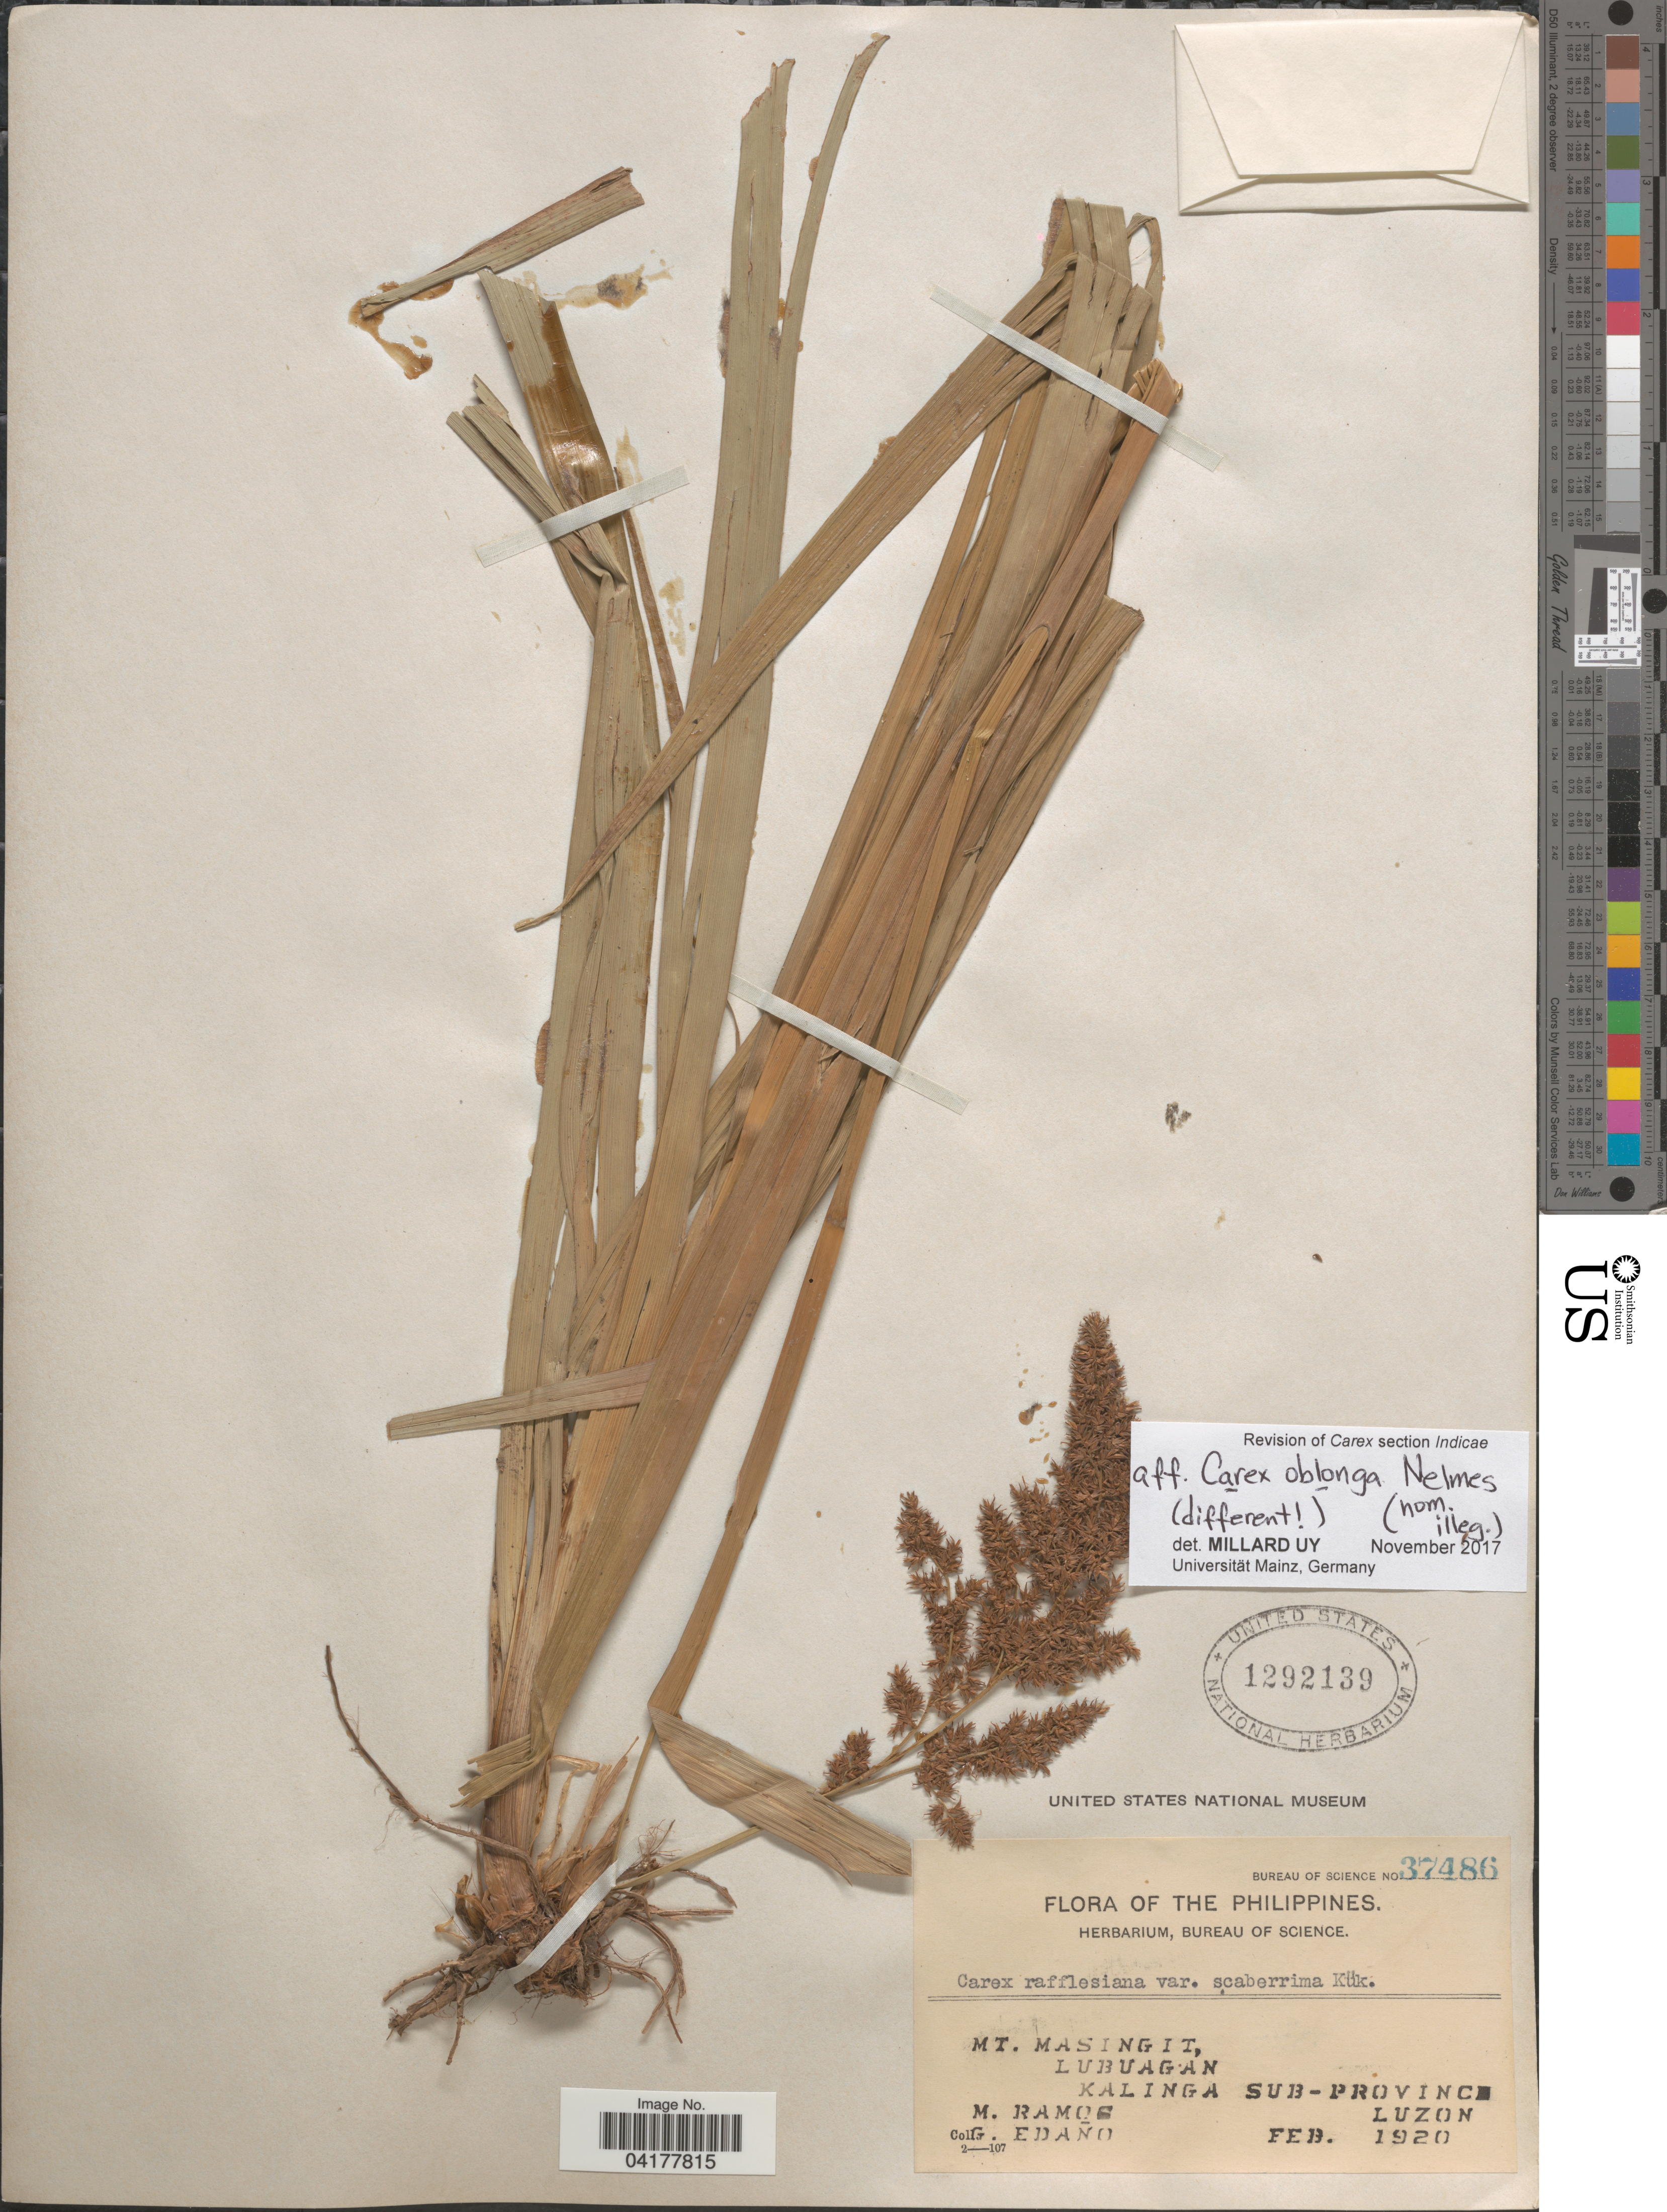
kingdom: Plantae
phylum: Tracheophyta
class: Liliopsida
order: Poales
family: Cyperaceae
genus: Carex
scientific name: Carex rafflesiana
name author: Boott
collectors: M. Ramos & G. Edaño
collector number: Bureau of Science 37486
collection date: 1920-02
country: Philippines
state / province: Cordillera (Administrative Region)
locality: Mt. Masingit, Lubuagan. Kalinga Sub-Province. Luzon.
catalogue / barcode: US 1292139